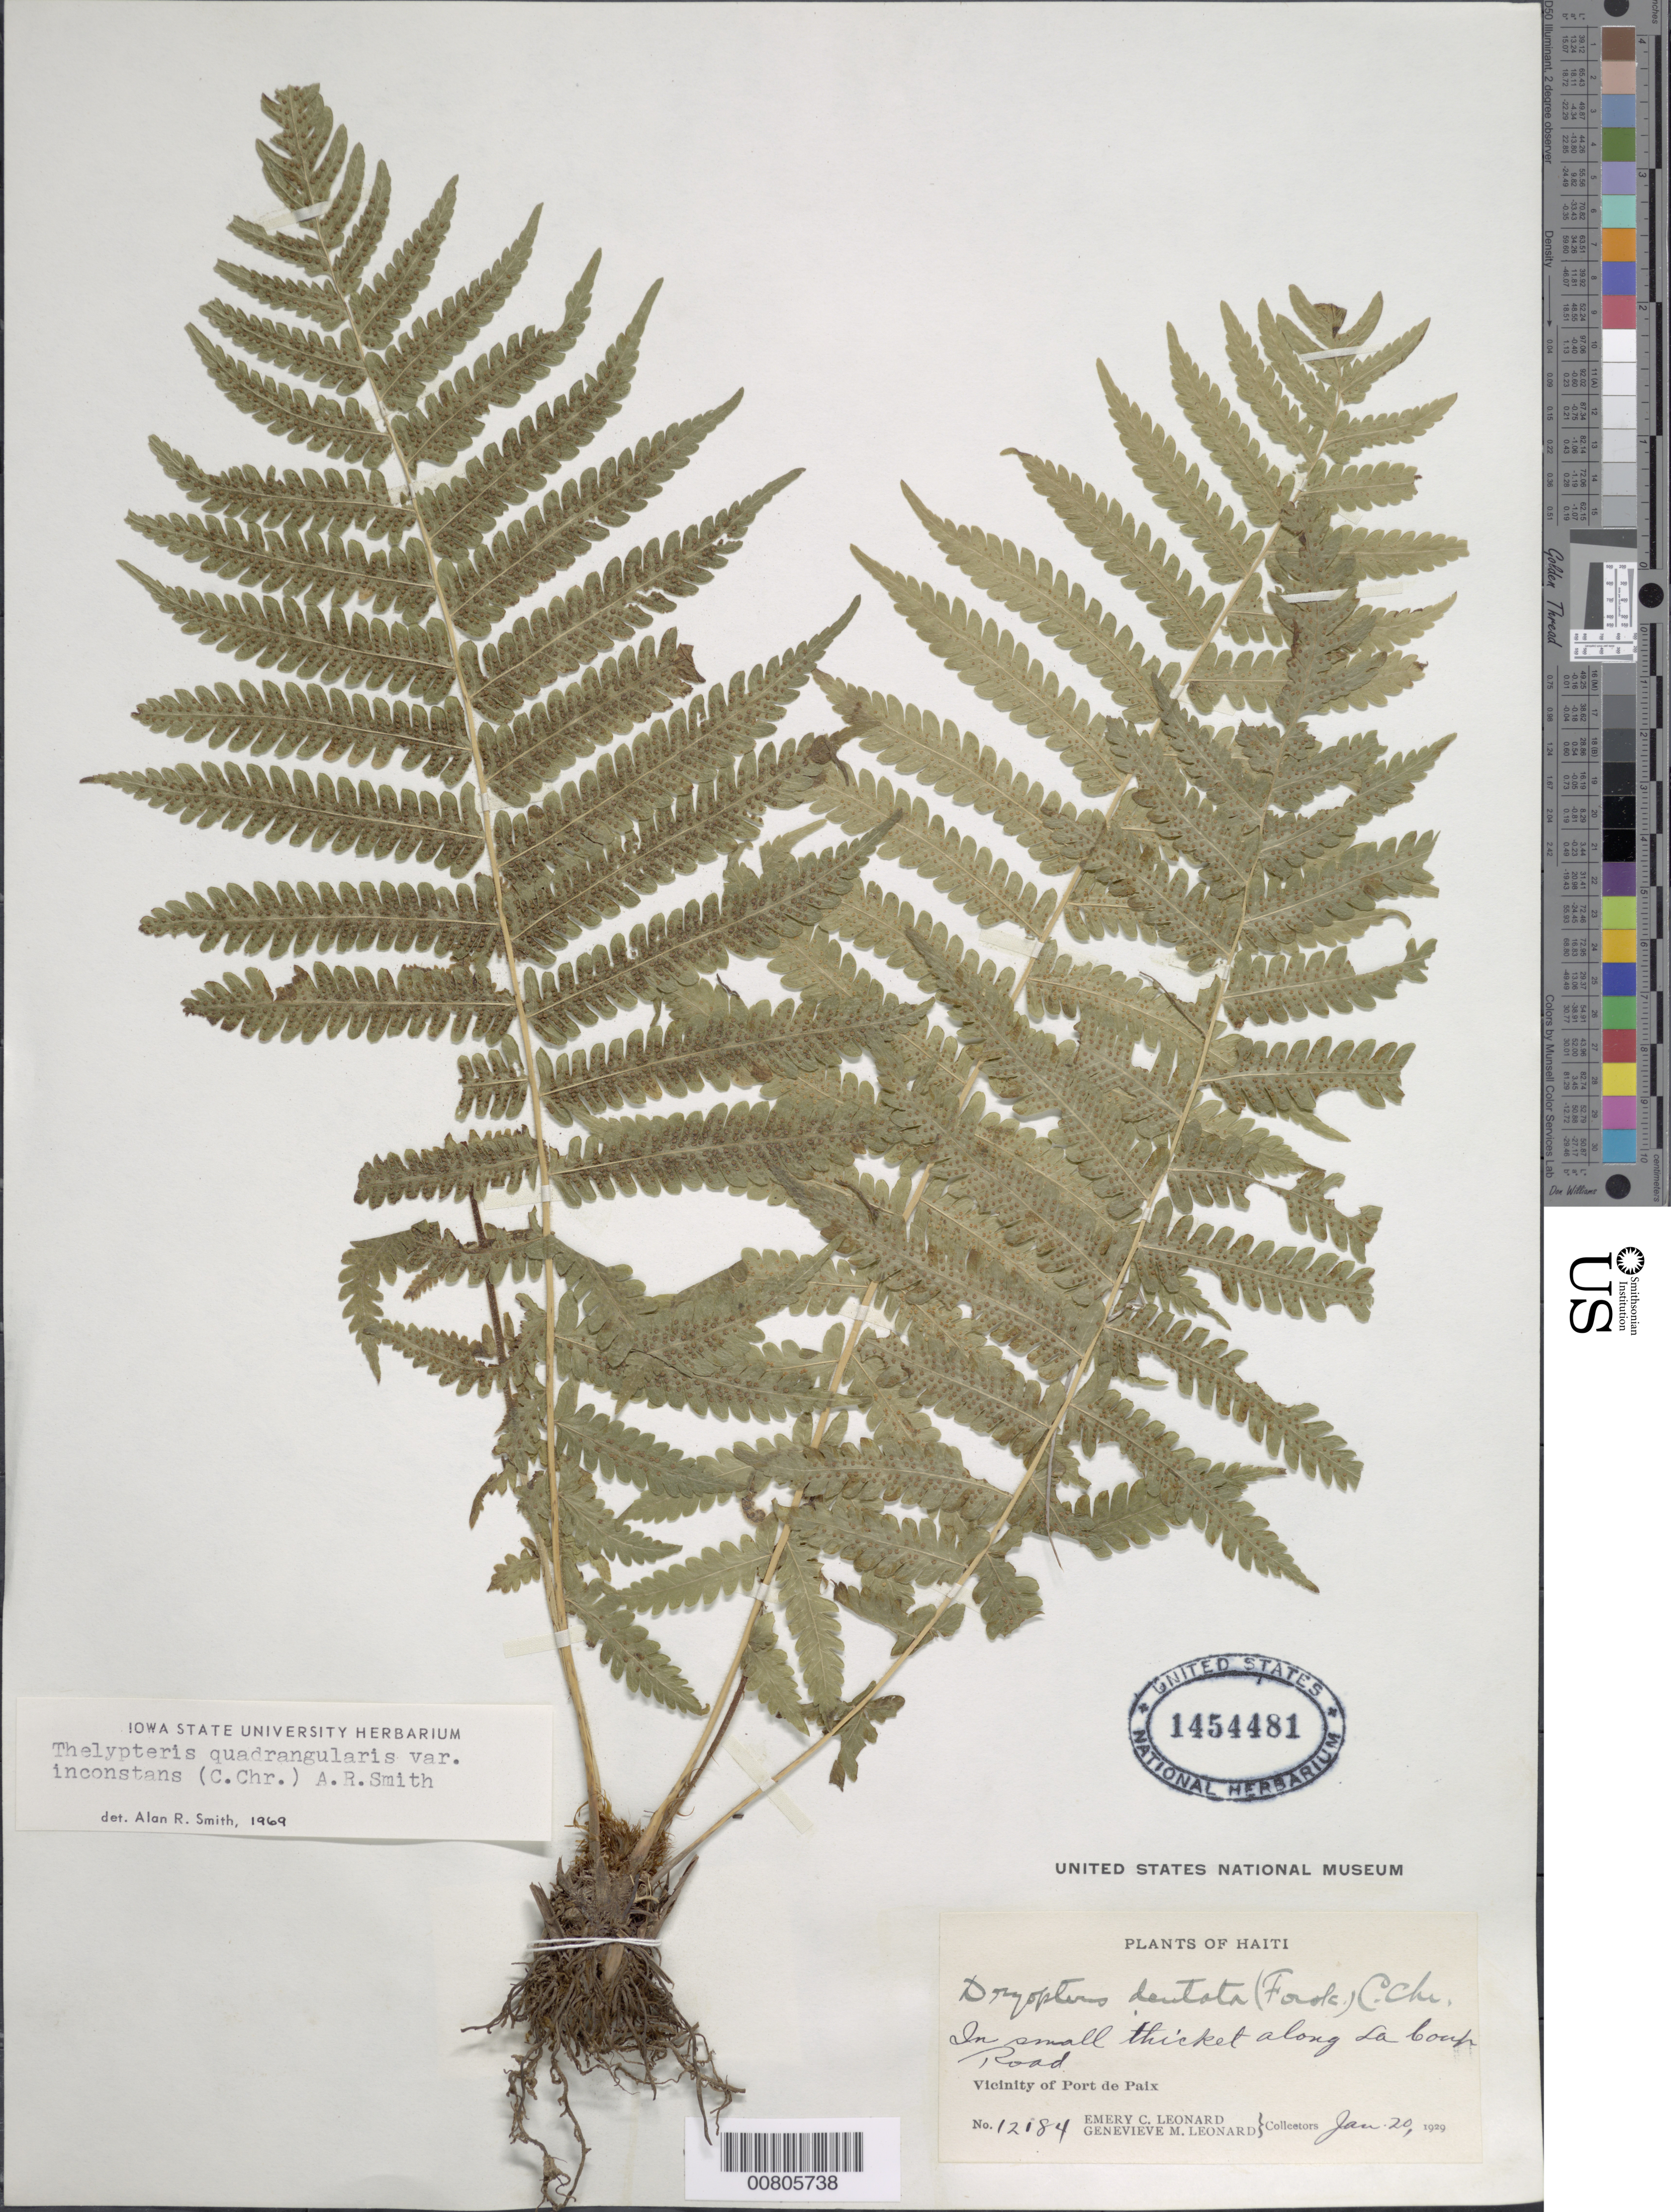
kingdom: Plantae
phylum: Tracheophyta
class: Polypodiopsida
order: Polypodiales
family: Thelypteridaceae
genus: Christella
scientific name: Christella hispidula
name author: (Decne.) Holttum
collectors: E. C. Leonard & G. M. Leonard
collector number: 12184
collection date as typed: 20 Jan 1929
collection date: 1929-01-20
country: Haiti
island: Hispaniola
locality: Port de Paix vicinity, La Coup Road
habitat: In small thicket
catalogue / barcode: US 1454481